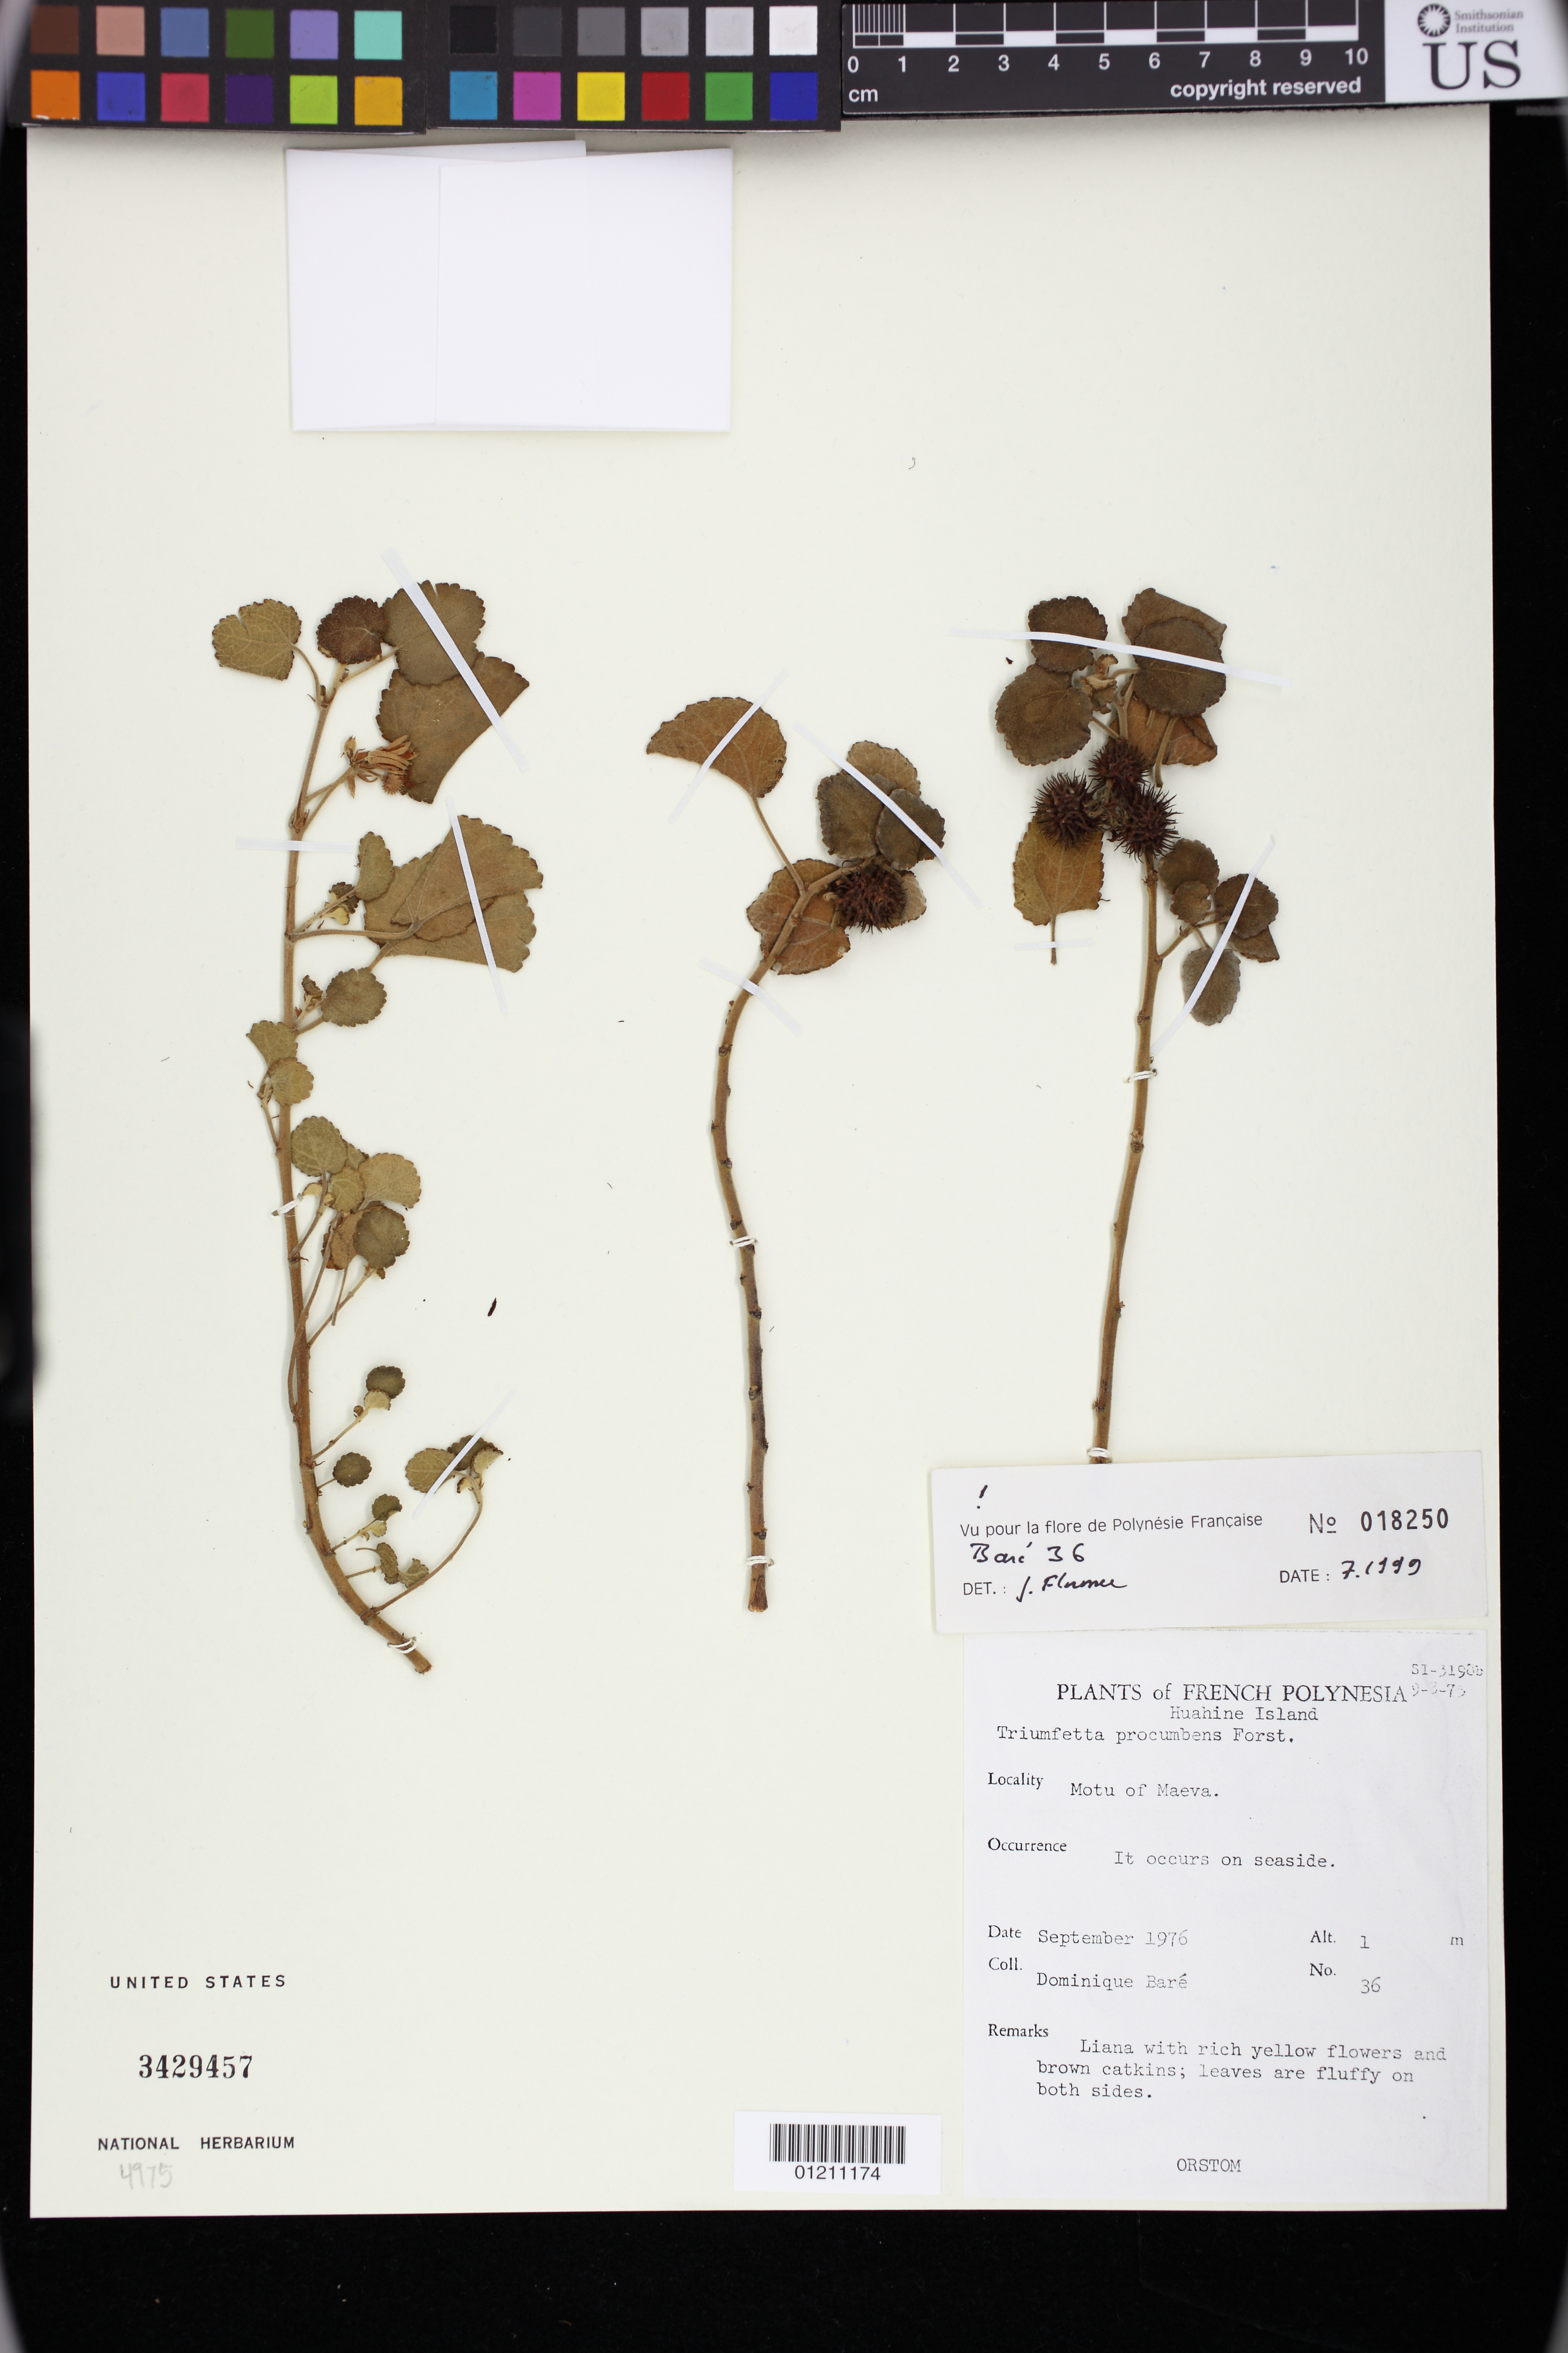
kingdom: Plantae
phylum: Tracheophyta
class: Magnoliopsida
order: Malvales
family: Malvaceae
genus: Triumfetta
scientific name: Triumfetta procumbens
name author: G. Forst.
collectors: D. Baré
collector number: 36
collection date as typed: Sep 1976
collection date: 1976-09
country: French Polynesia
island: Huahine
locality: Huahine Island: Motu of Maeva.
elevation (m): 1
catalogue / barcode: US 3429457